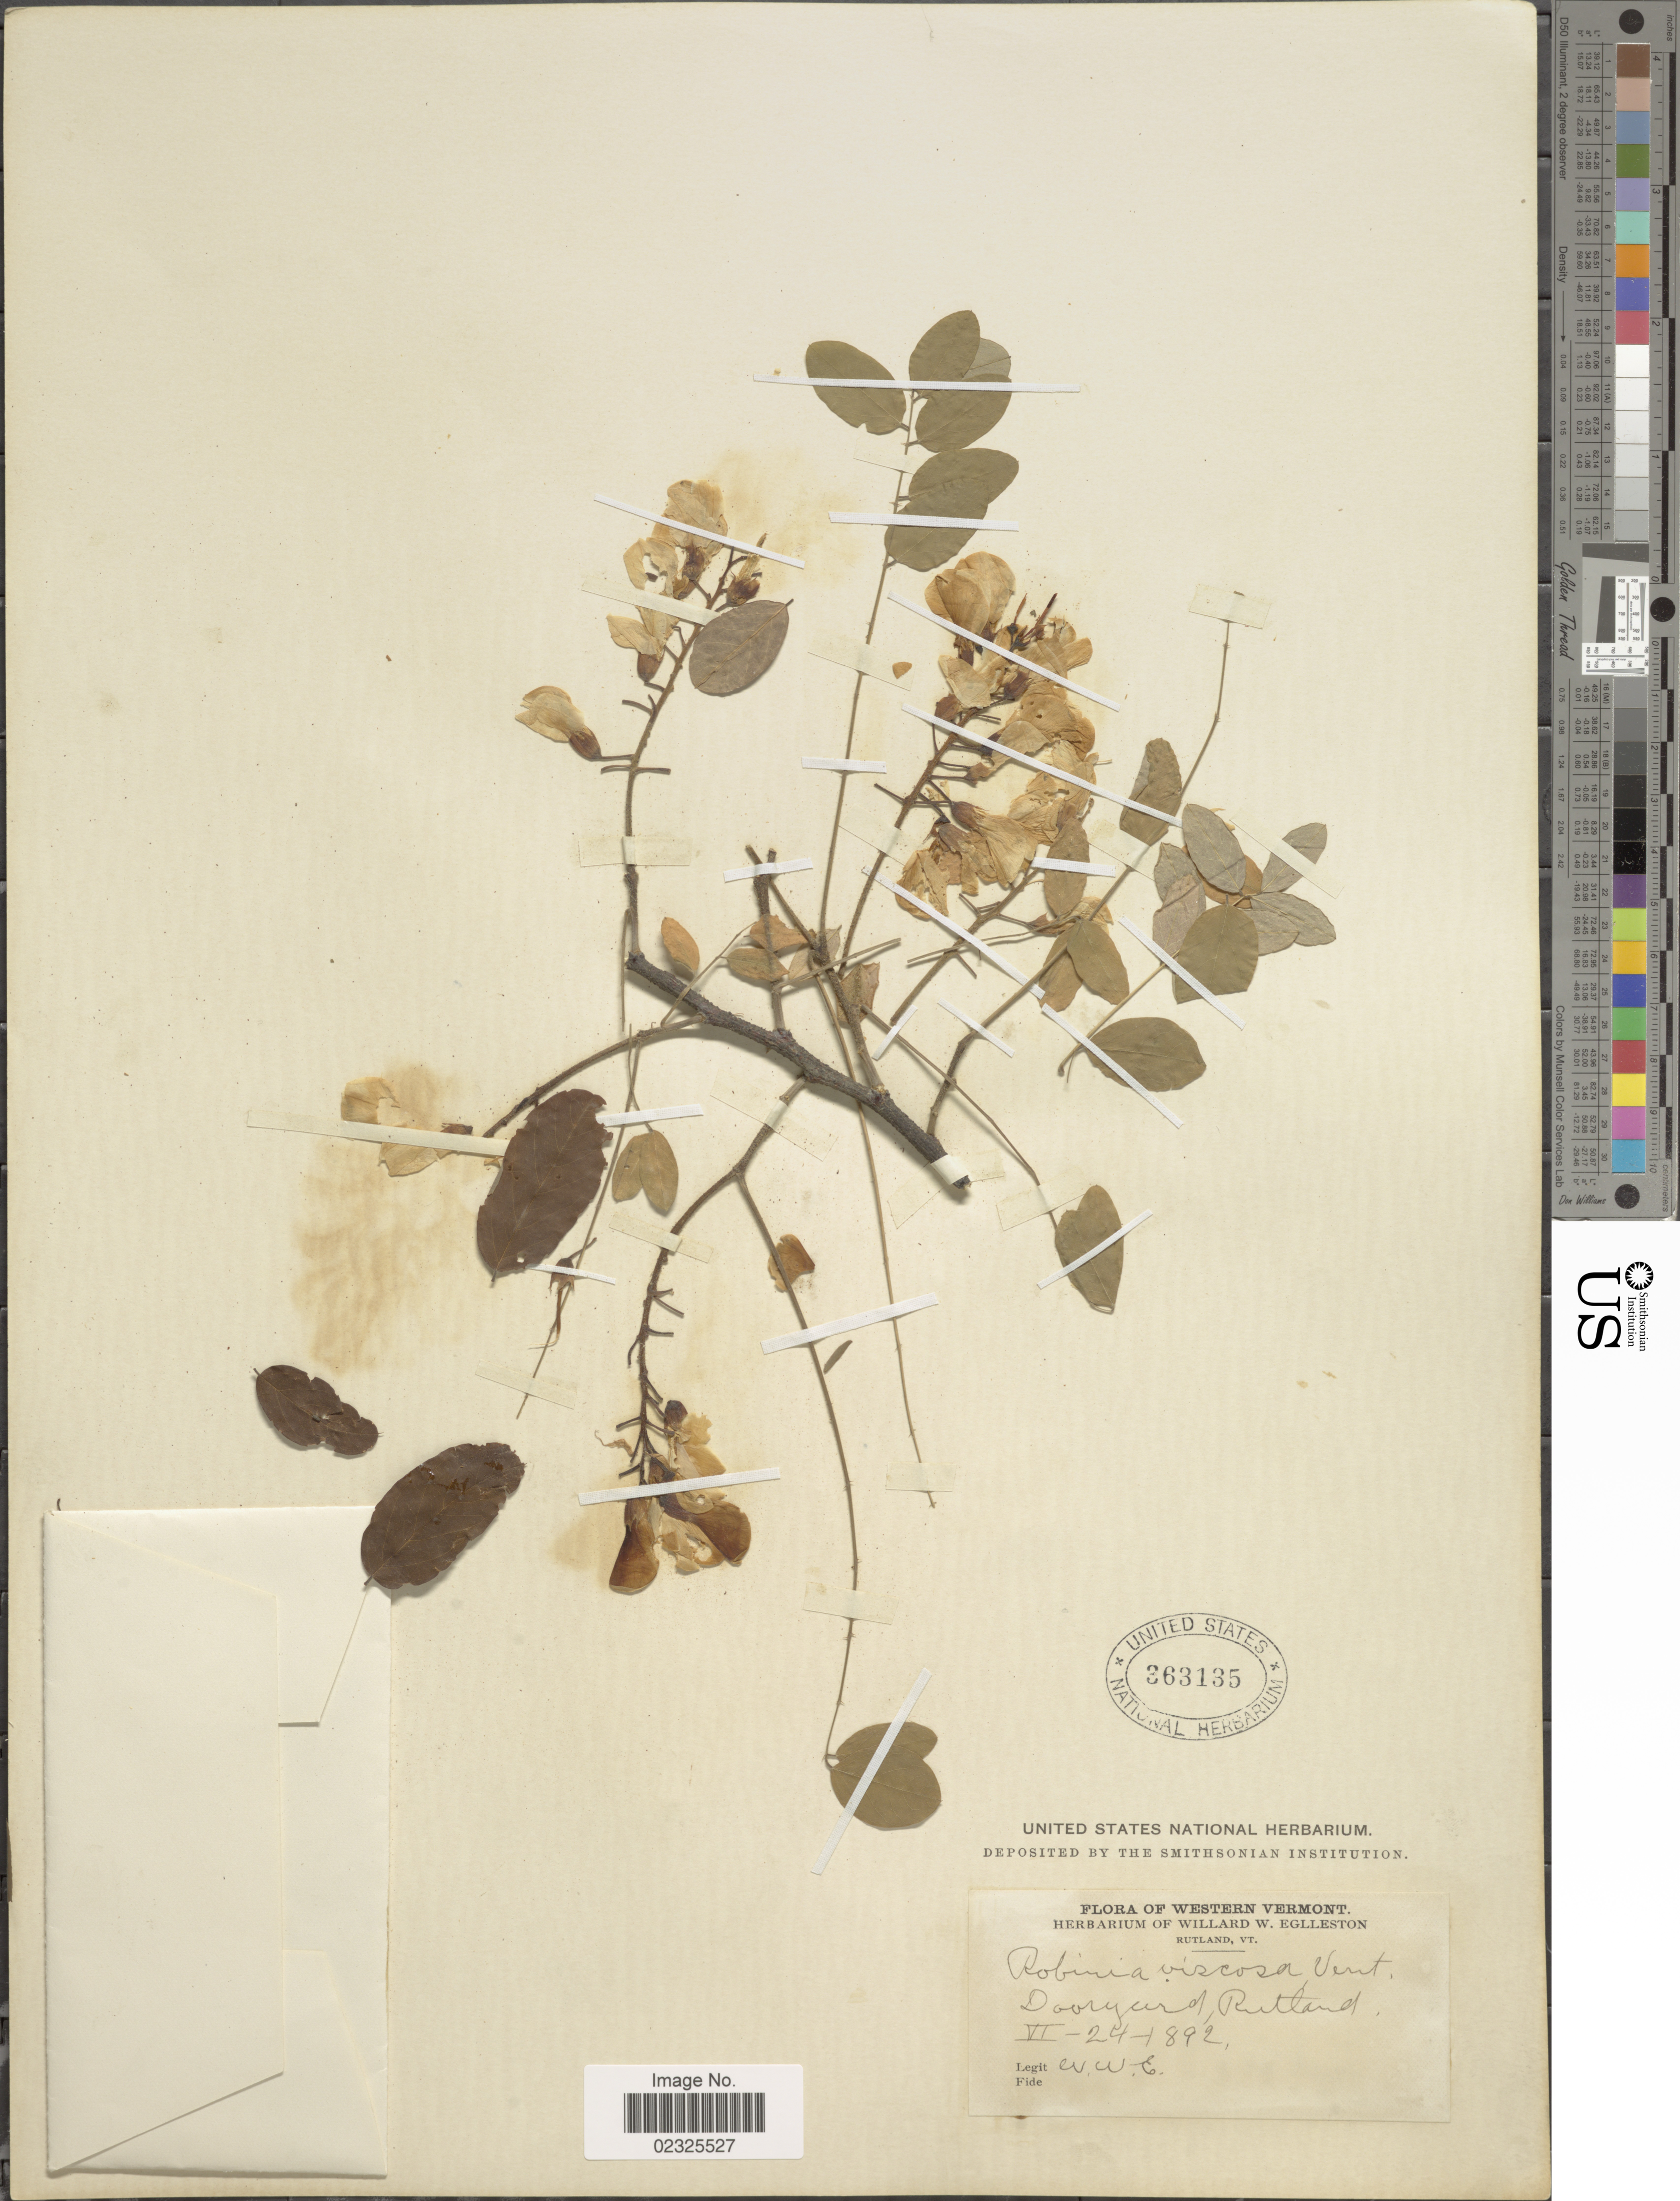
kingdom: Plantae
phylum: Tracheophyta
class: Magnoliopsida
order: Fabales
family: Fabaceae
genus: Robinia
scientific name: Robinia viscosa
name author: Vent.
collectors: W. W. Eggleston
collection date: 1892-06-24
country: United States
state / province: Vermont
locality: Western Vermont, Dooryard, Ruthland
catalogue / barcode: US 363135